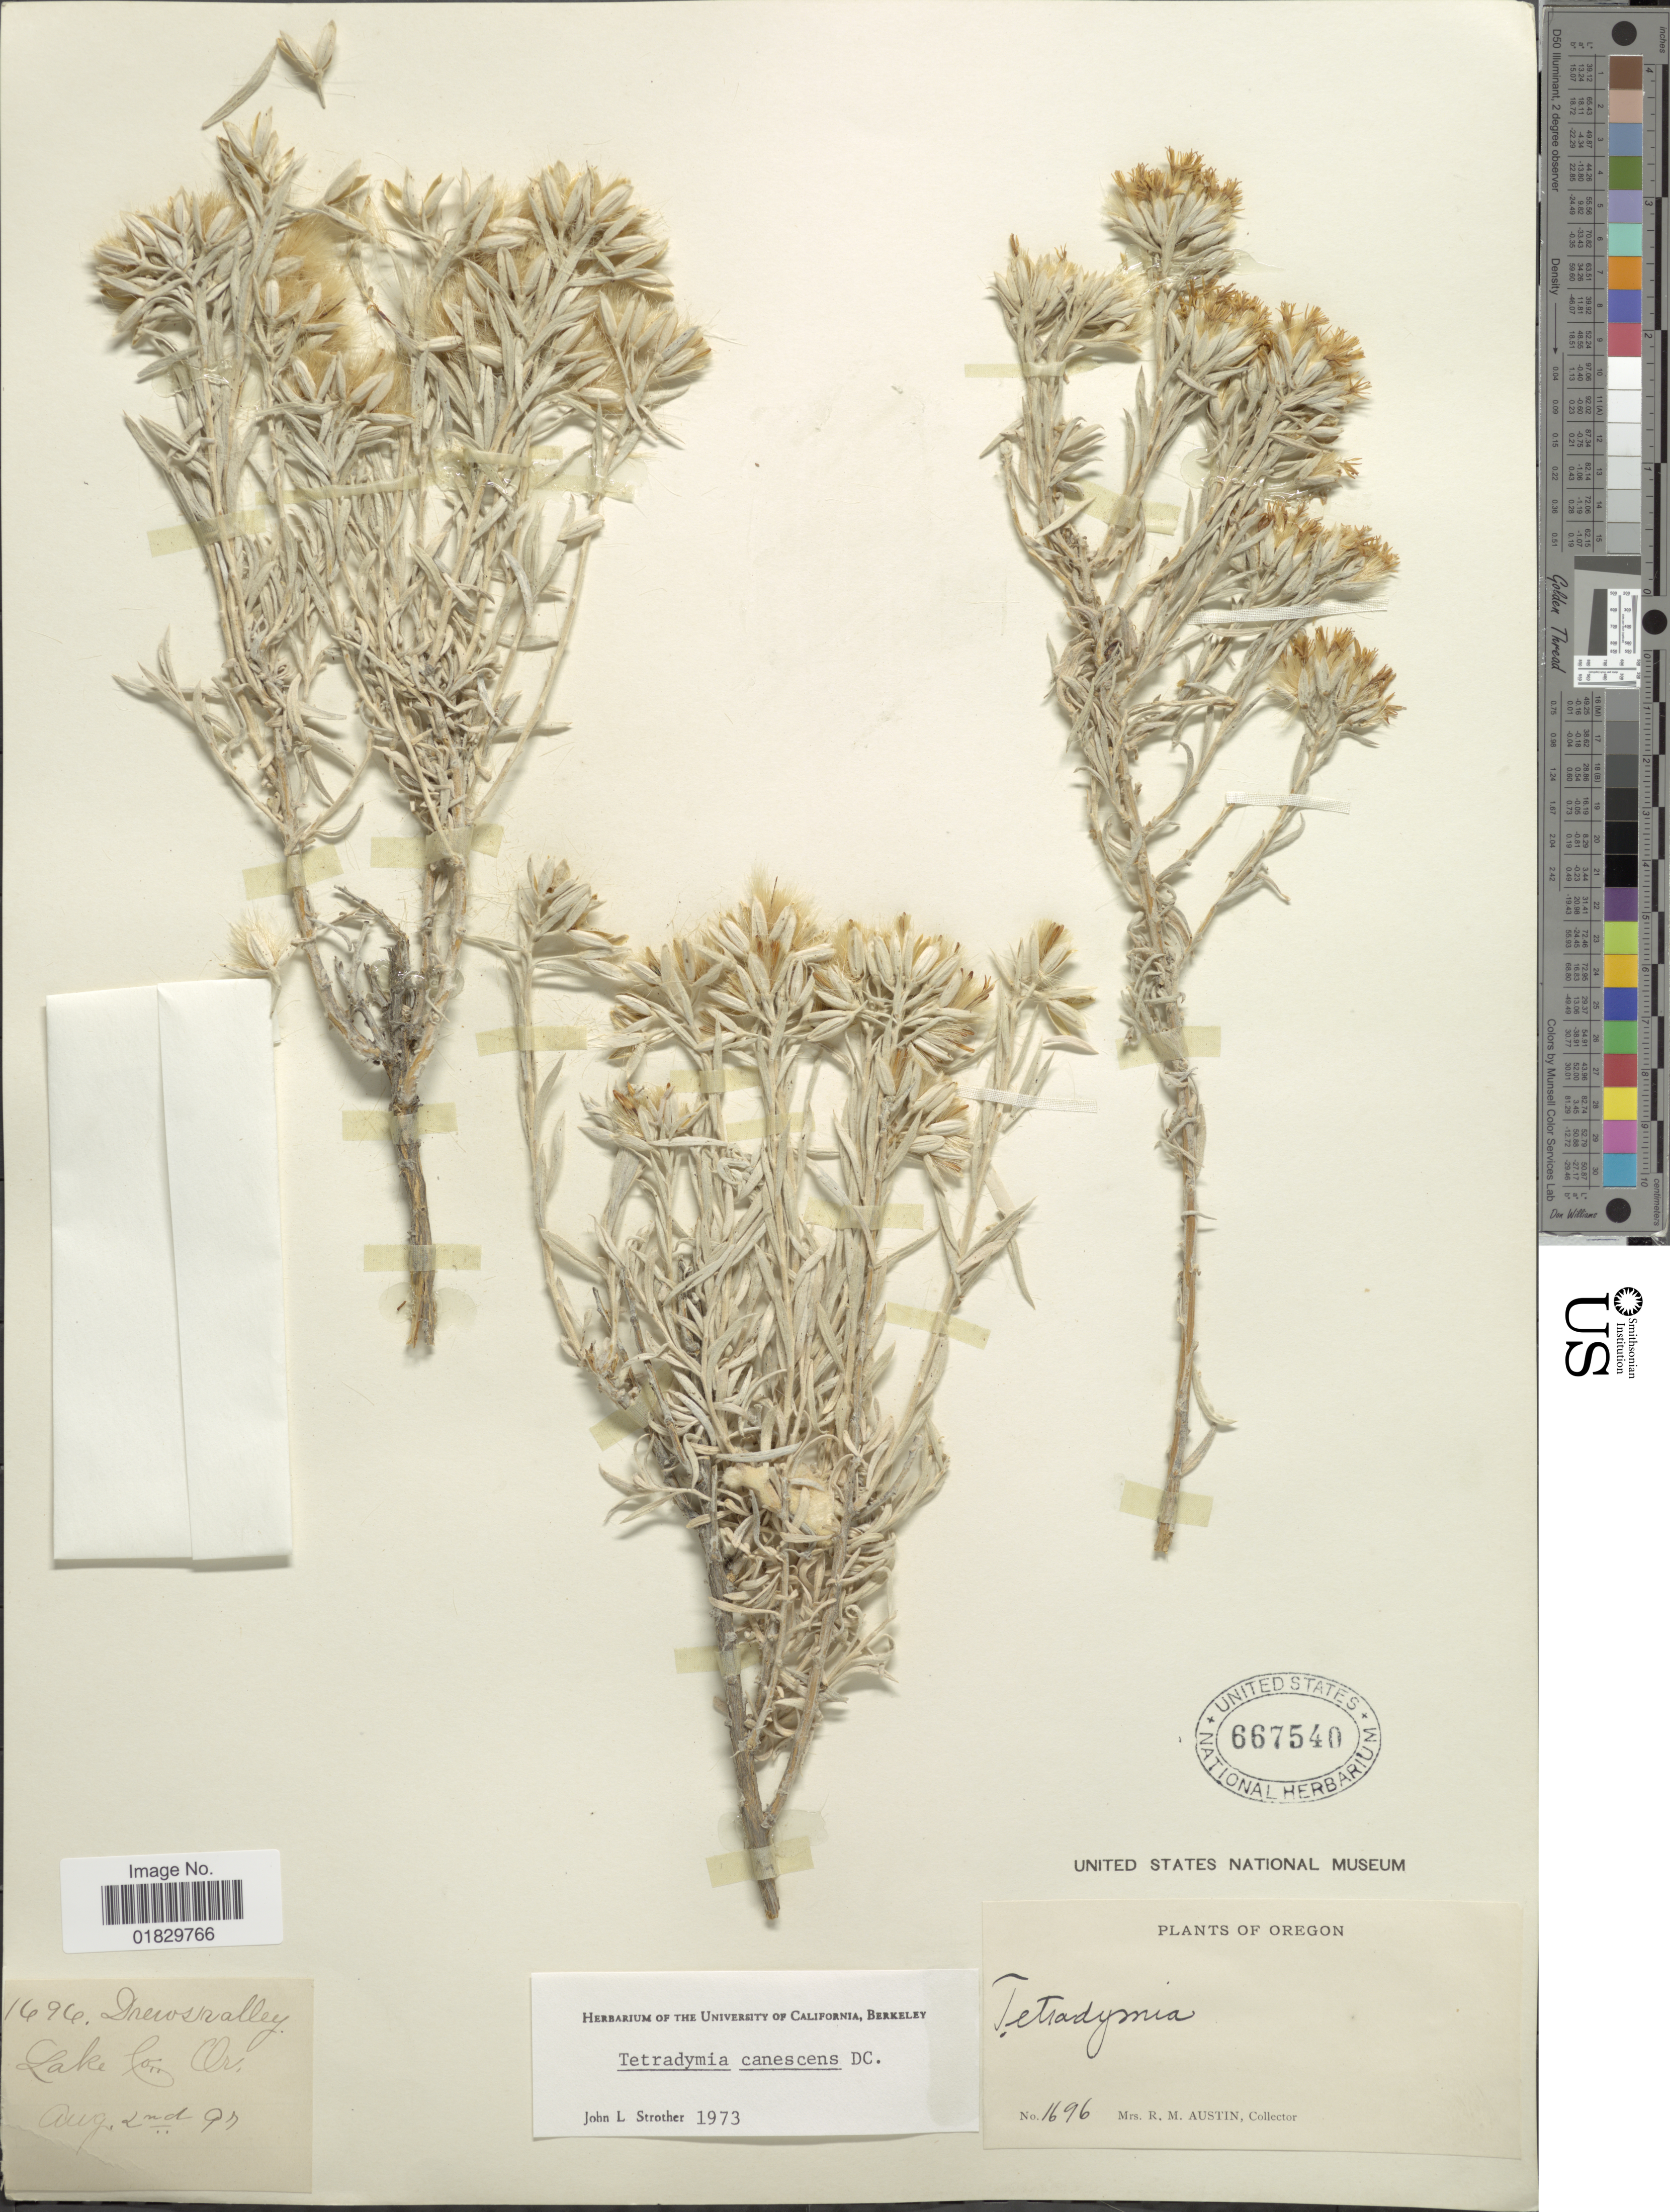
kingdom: Plantae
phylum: Tracheophyta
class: Magnoliopsida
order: Asterales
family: Asteraceae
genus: Tetradymia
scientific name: Tetradymia canescens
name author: DC.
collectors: R. Austin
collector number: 1696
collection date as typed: Transcribed d/m/y: 2/8/97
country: United States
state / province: Oregon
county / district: Lake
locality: Drews valley. Lake Co., Or.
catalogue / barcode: US 667540